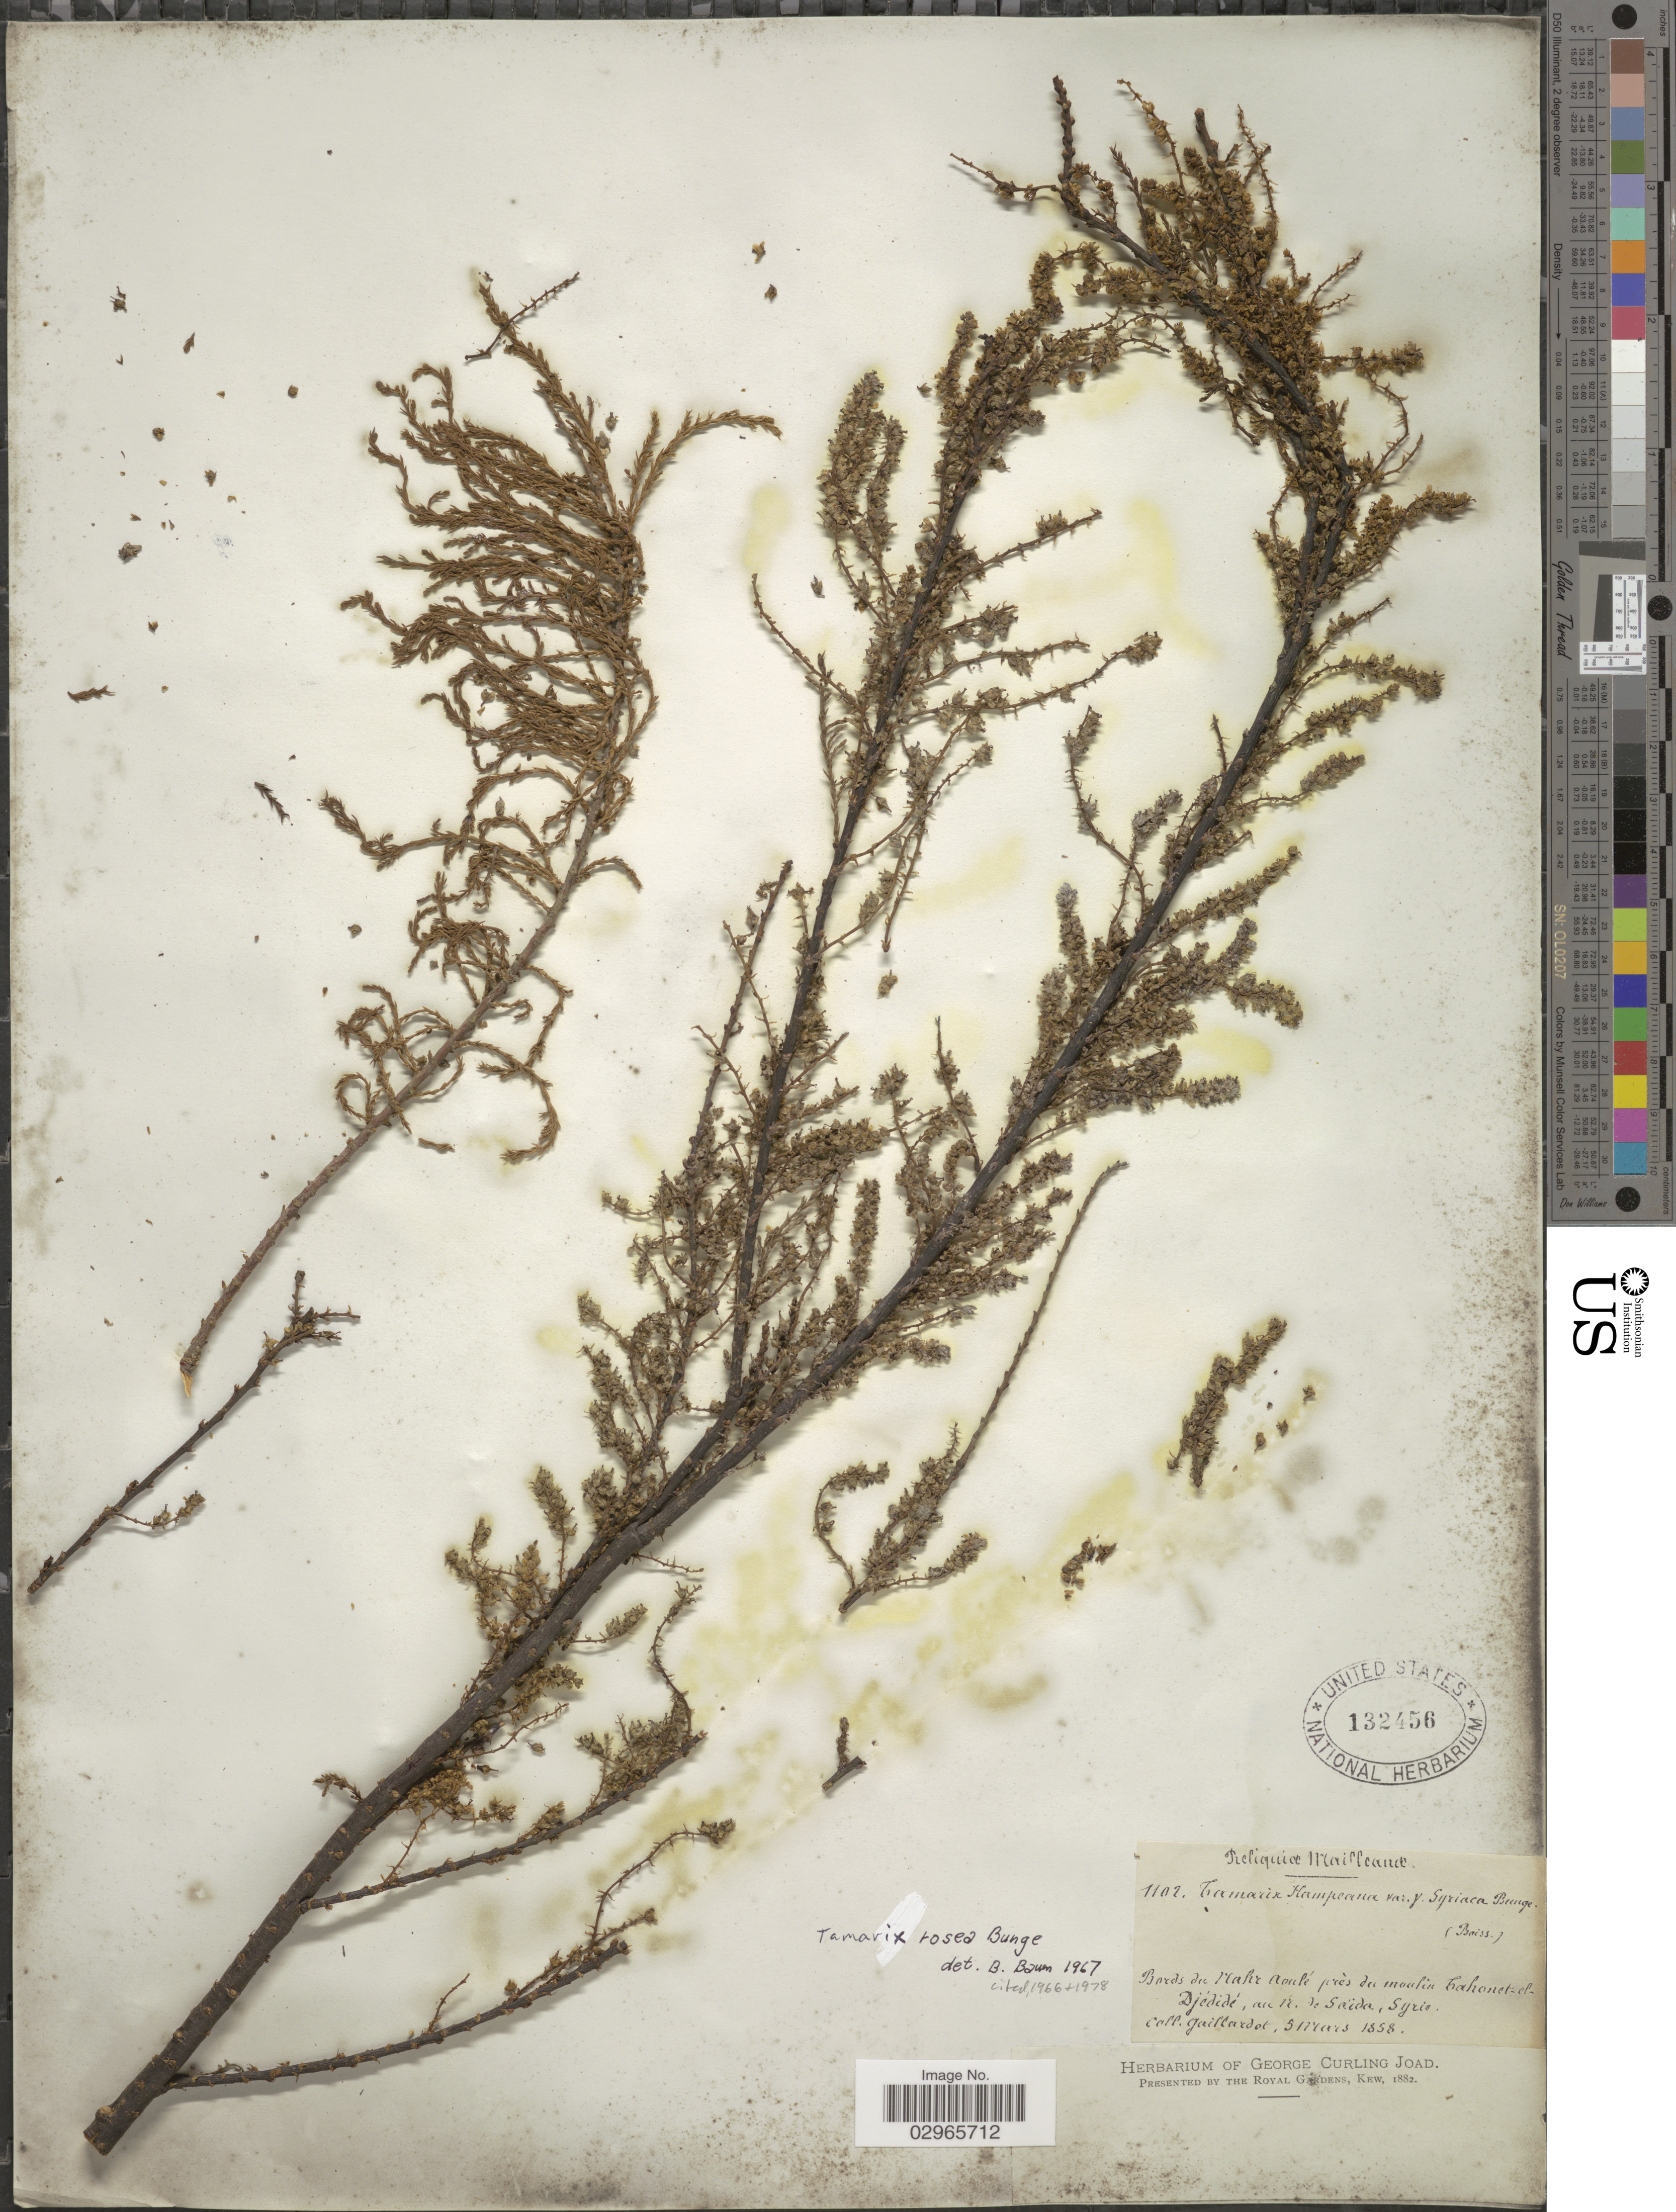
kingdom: Plantae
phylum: Tracheophyta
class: Magnoliopsida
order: Caryophyllales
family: Tamaricaceae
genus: Tamarix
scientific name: Tamarix rosea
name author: Bunge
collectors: Gaillardot, --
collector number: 1102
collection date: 1858-03-05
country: Syria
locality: Bords du Mahr Aoulé près des moalin Cahonet et Djedidé, au N. de Saïda, Syrie.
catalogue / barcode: US 132456